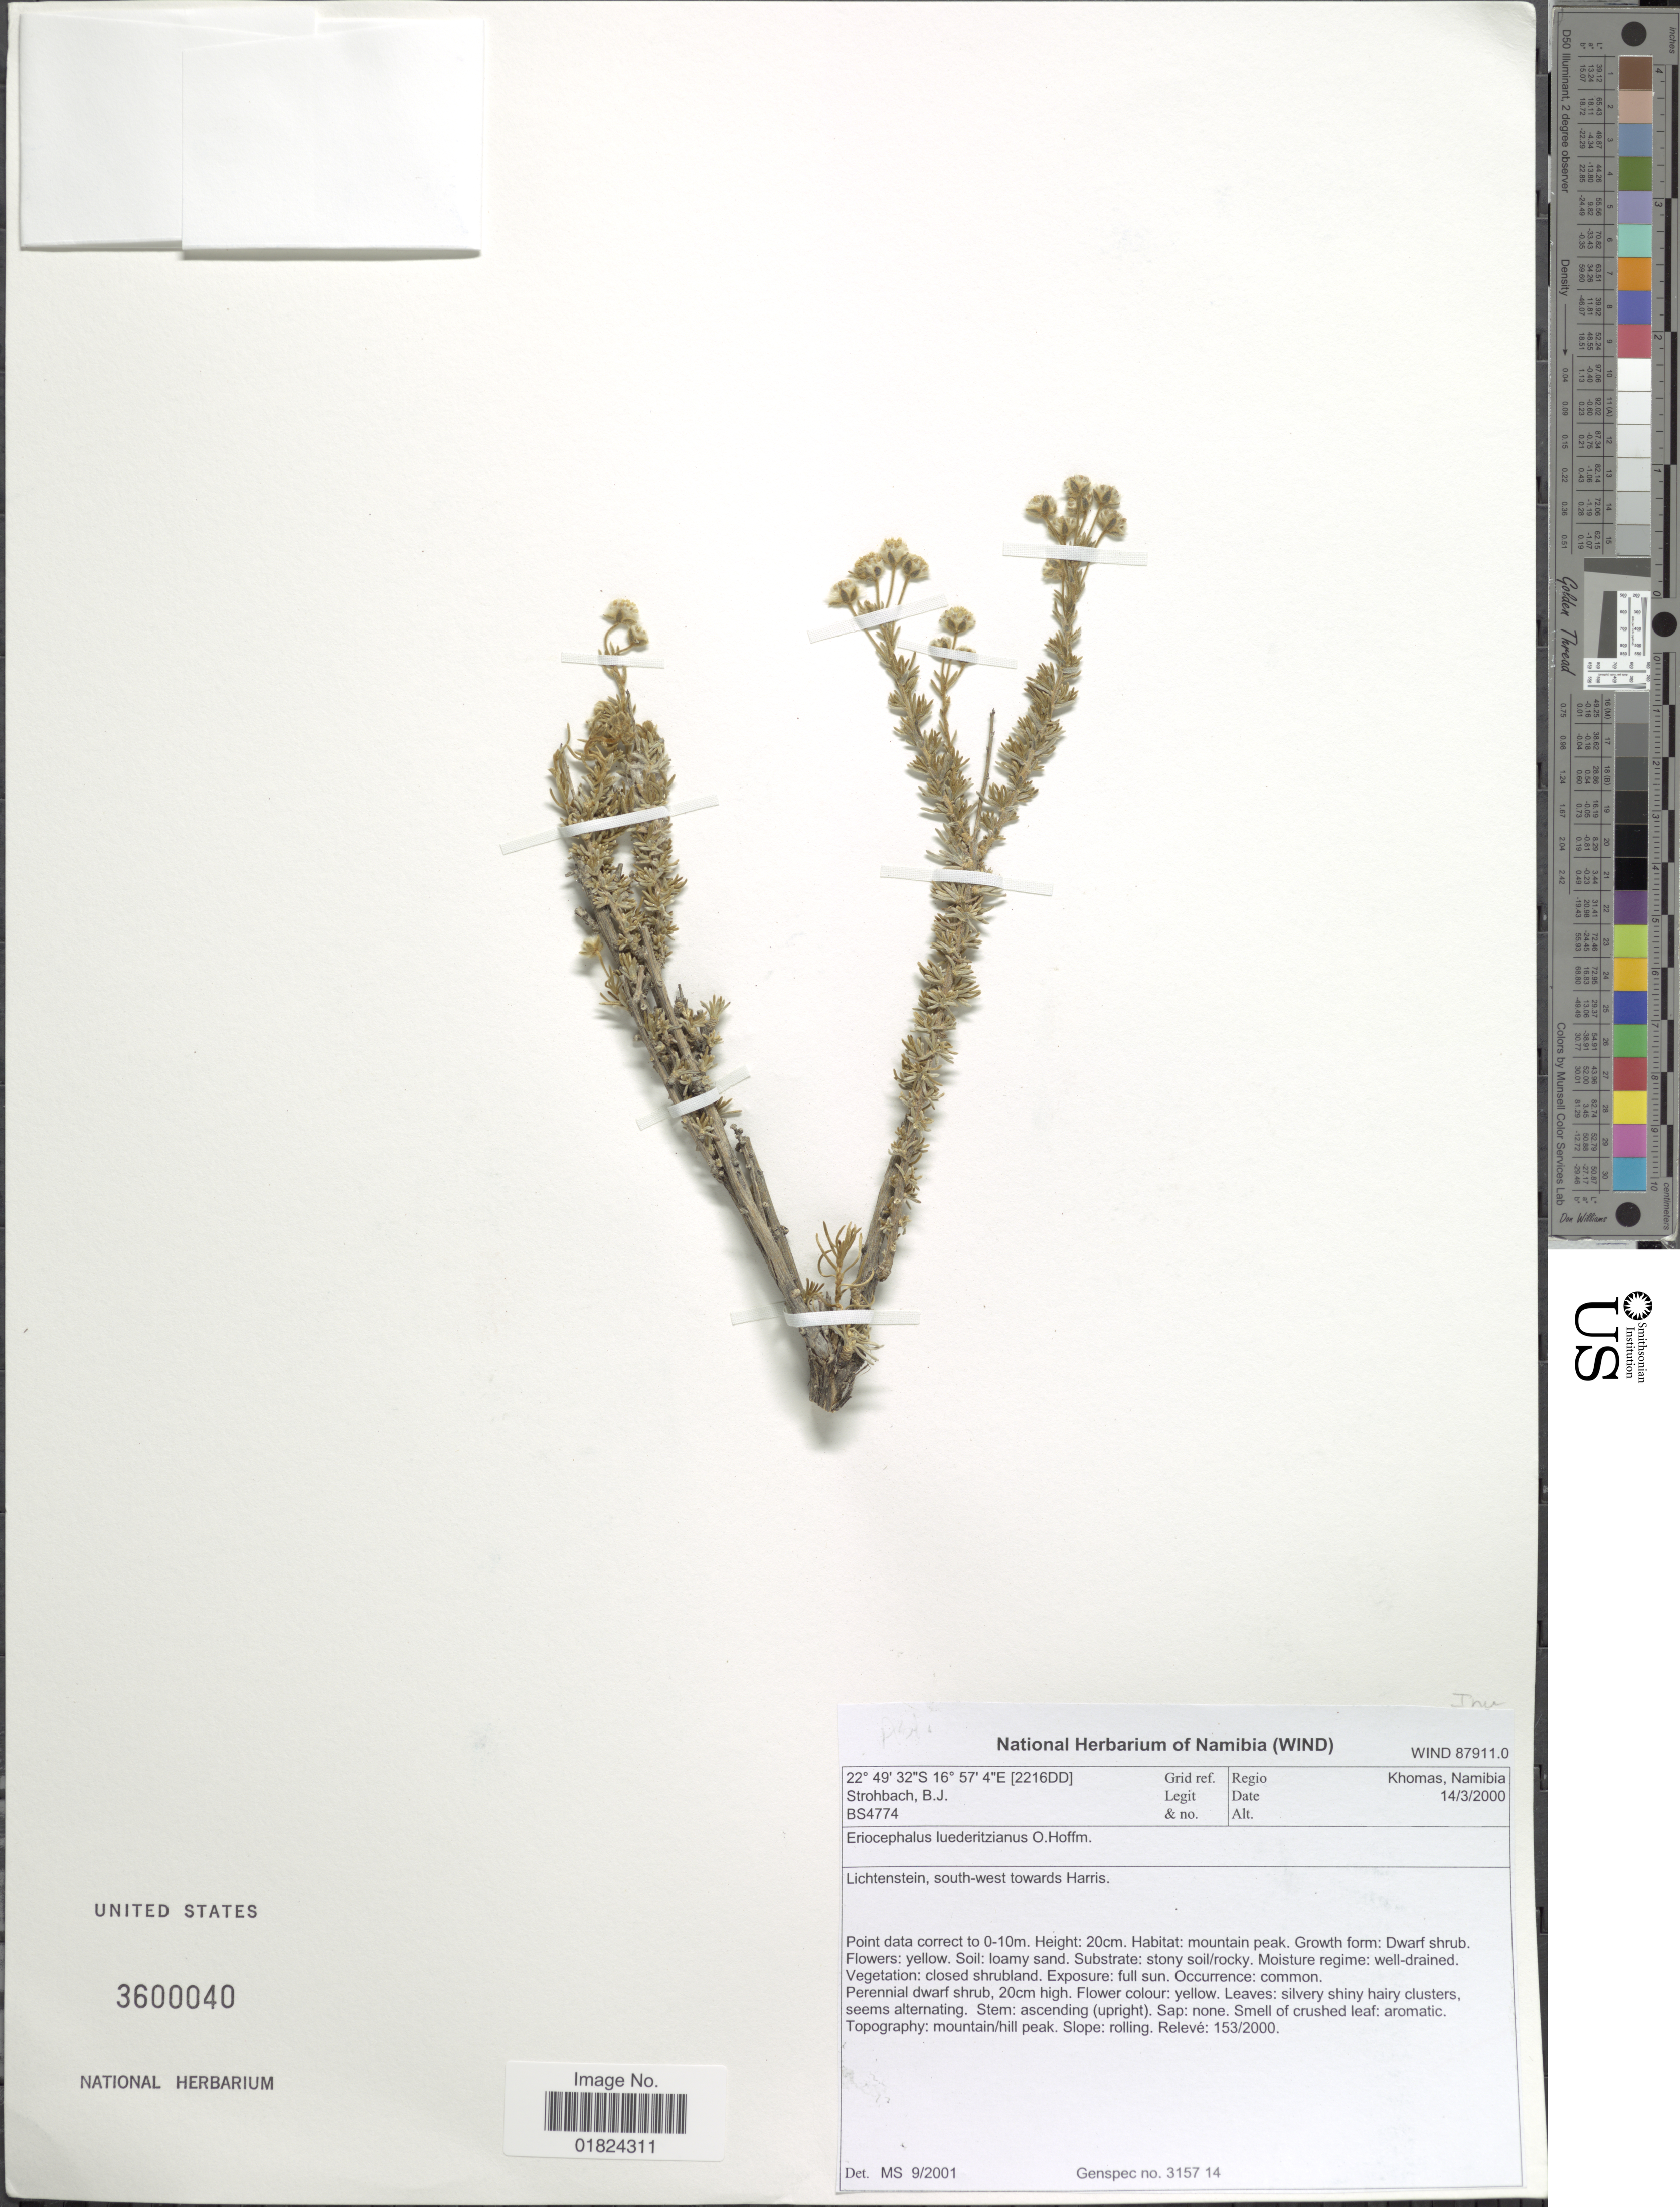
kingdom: Plantae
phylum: Tracheophyta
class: Magnoliopsida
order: Asterales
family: Asteraceae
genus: Eriocephalus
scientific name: Eriocephalus luederitzianus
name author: O. Hoffm.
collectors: B. Strohbach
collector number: BS4774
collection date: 2000-03-14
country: Namibia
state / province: Khomas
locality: Lichtenstein, south-west towards Harris.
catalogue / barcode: US 3600040